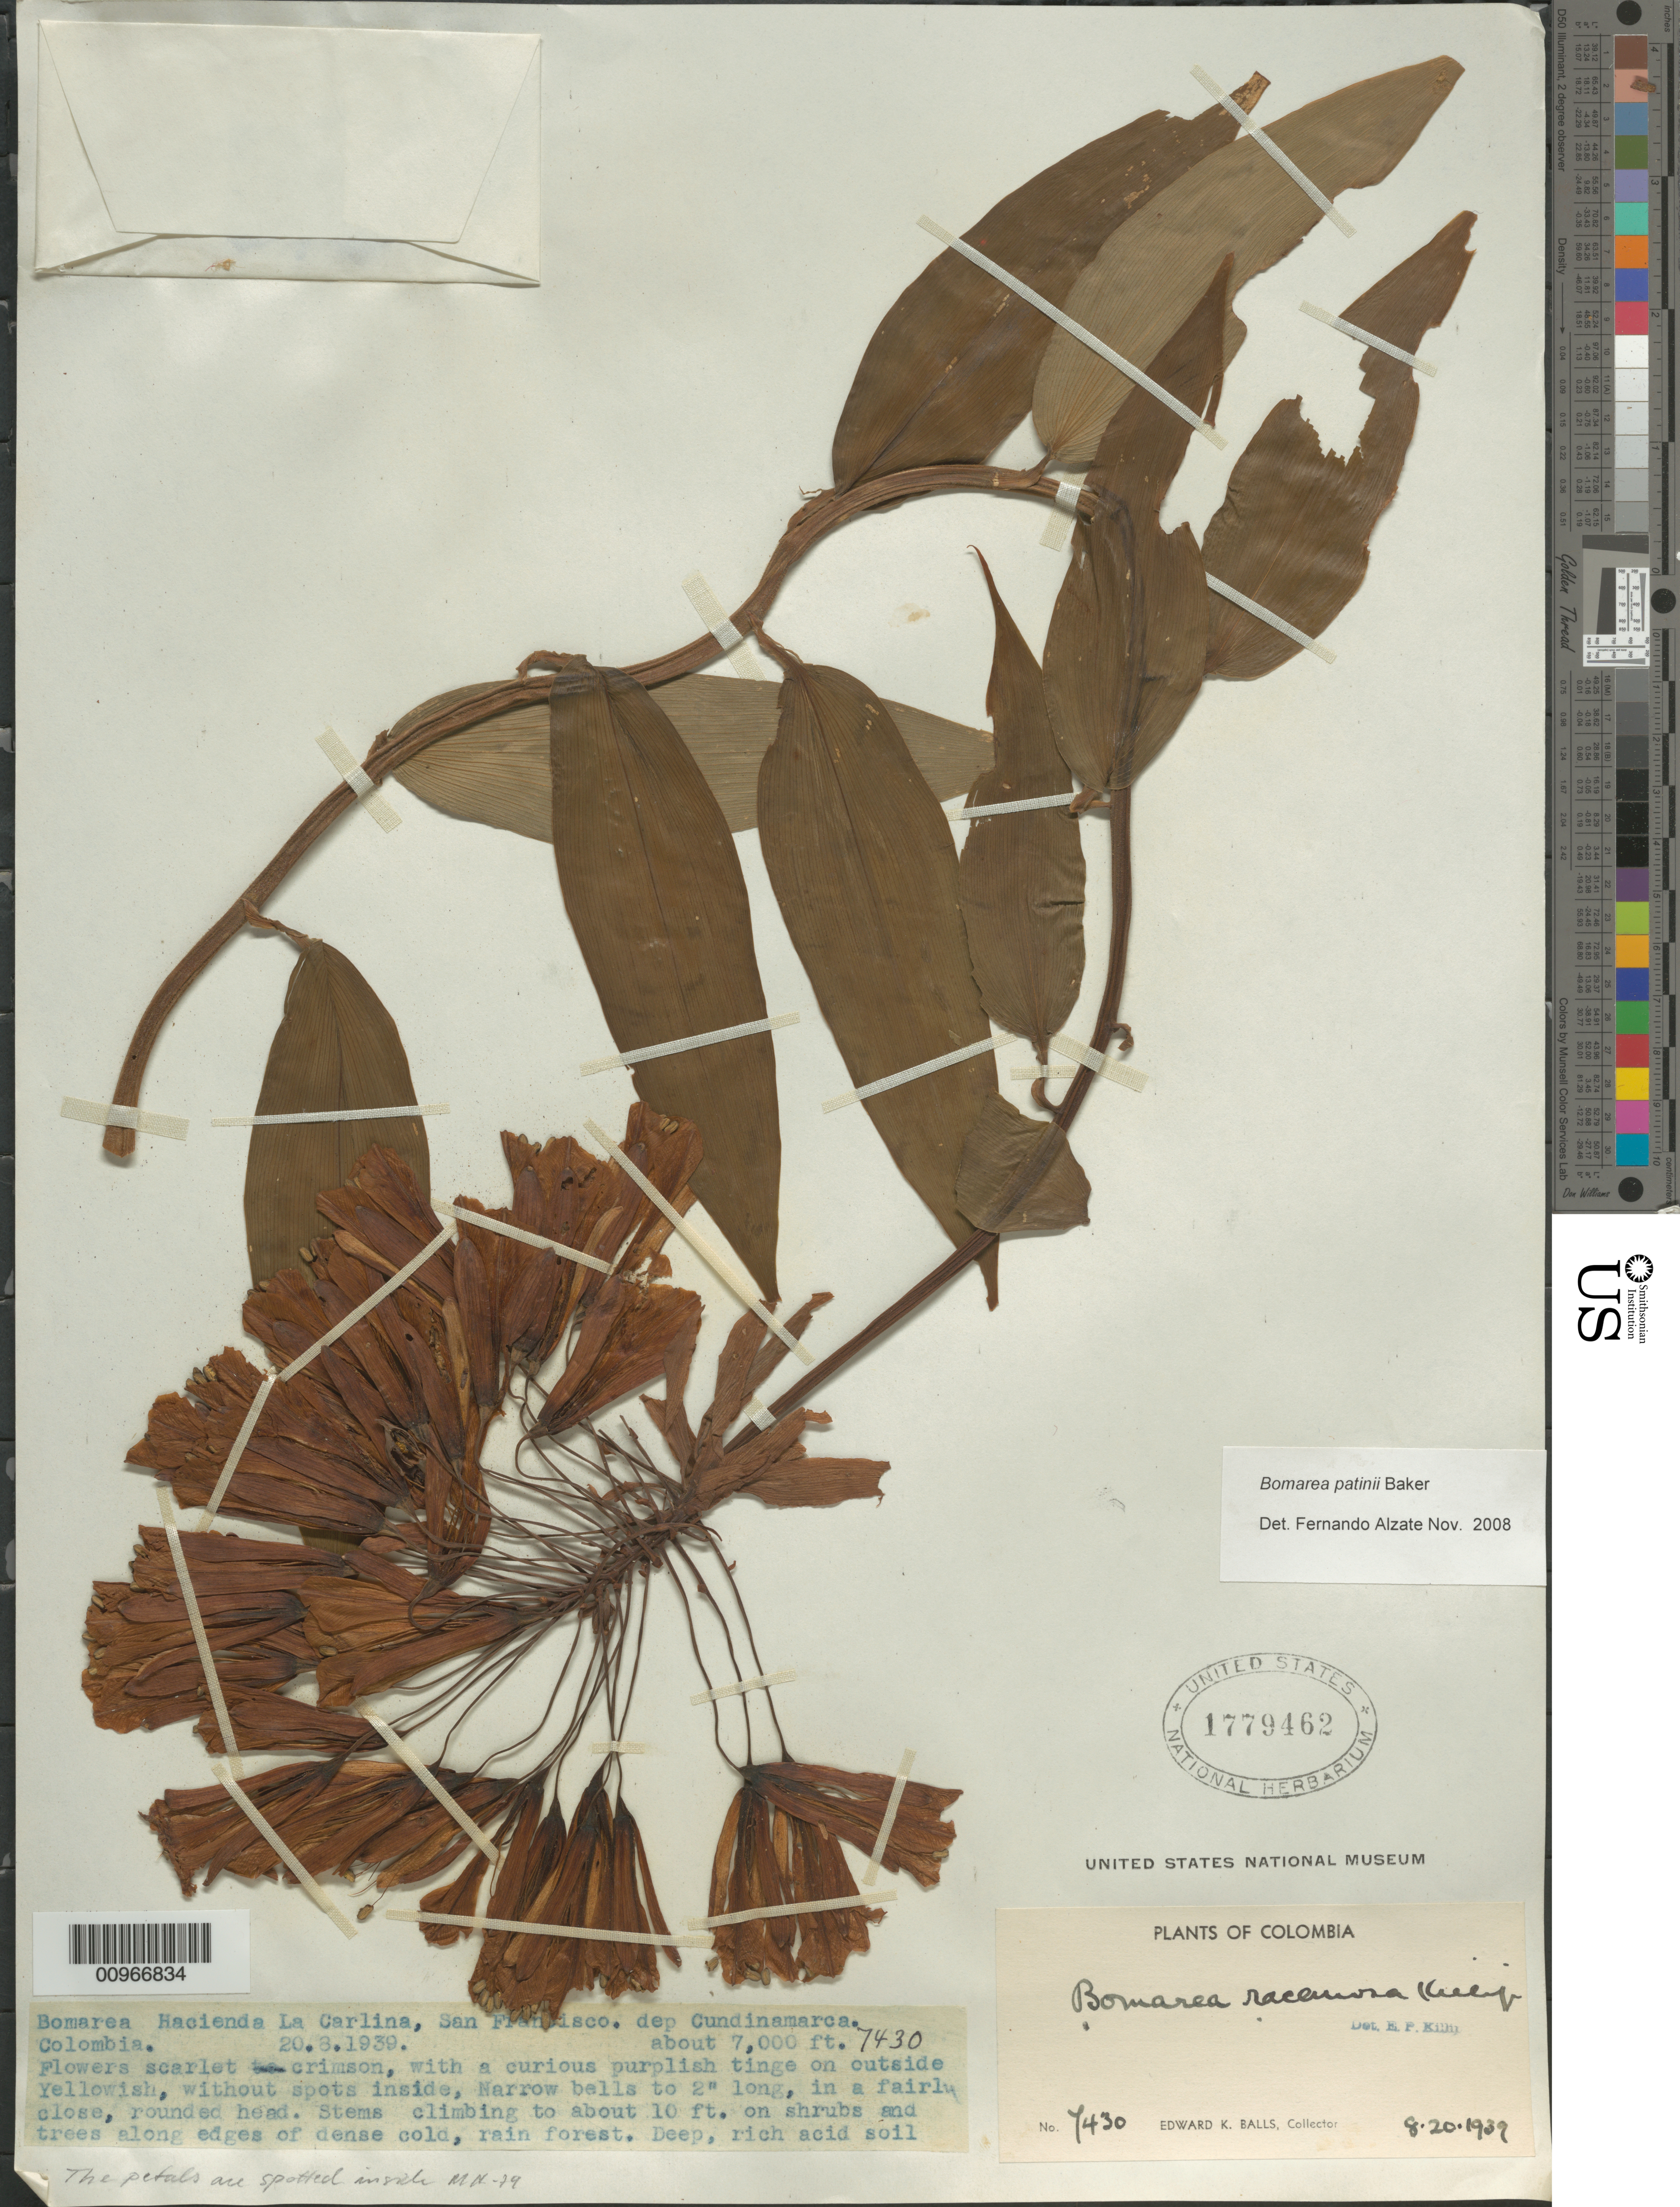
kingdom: Plantae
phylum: Tracheophyta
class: Liliopsida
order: Liliales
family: Alstroemeriaceae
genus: Bomarea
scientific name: Bomarea patinii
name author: Baker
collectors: E. K. Balls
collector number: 7430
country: Colombia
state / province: Cundinamarca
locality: Hacienda La Carlina, San Francisco.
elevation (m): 2134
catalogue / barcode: US 1779462